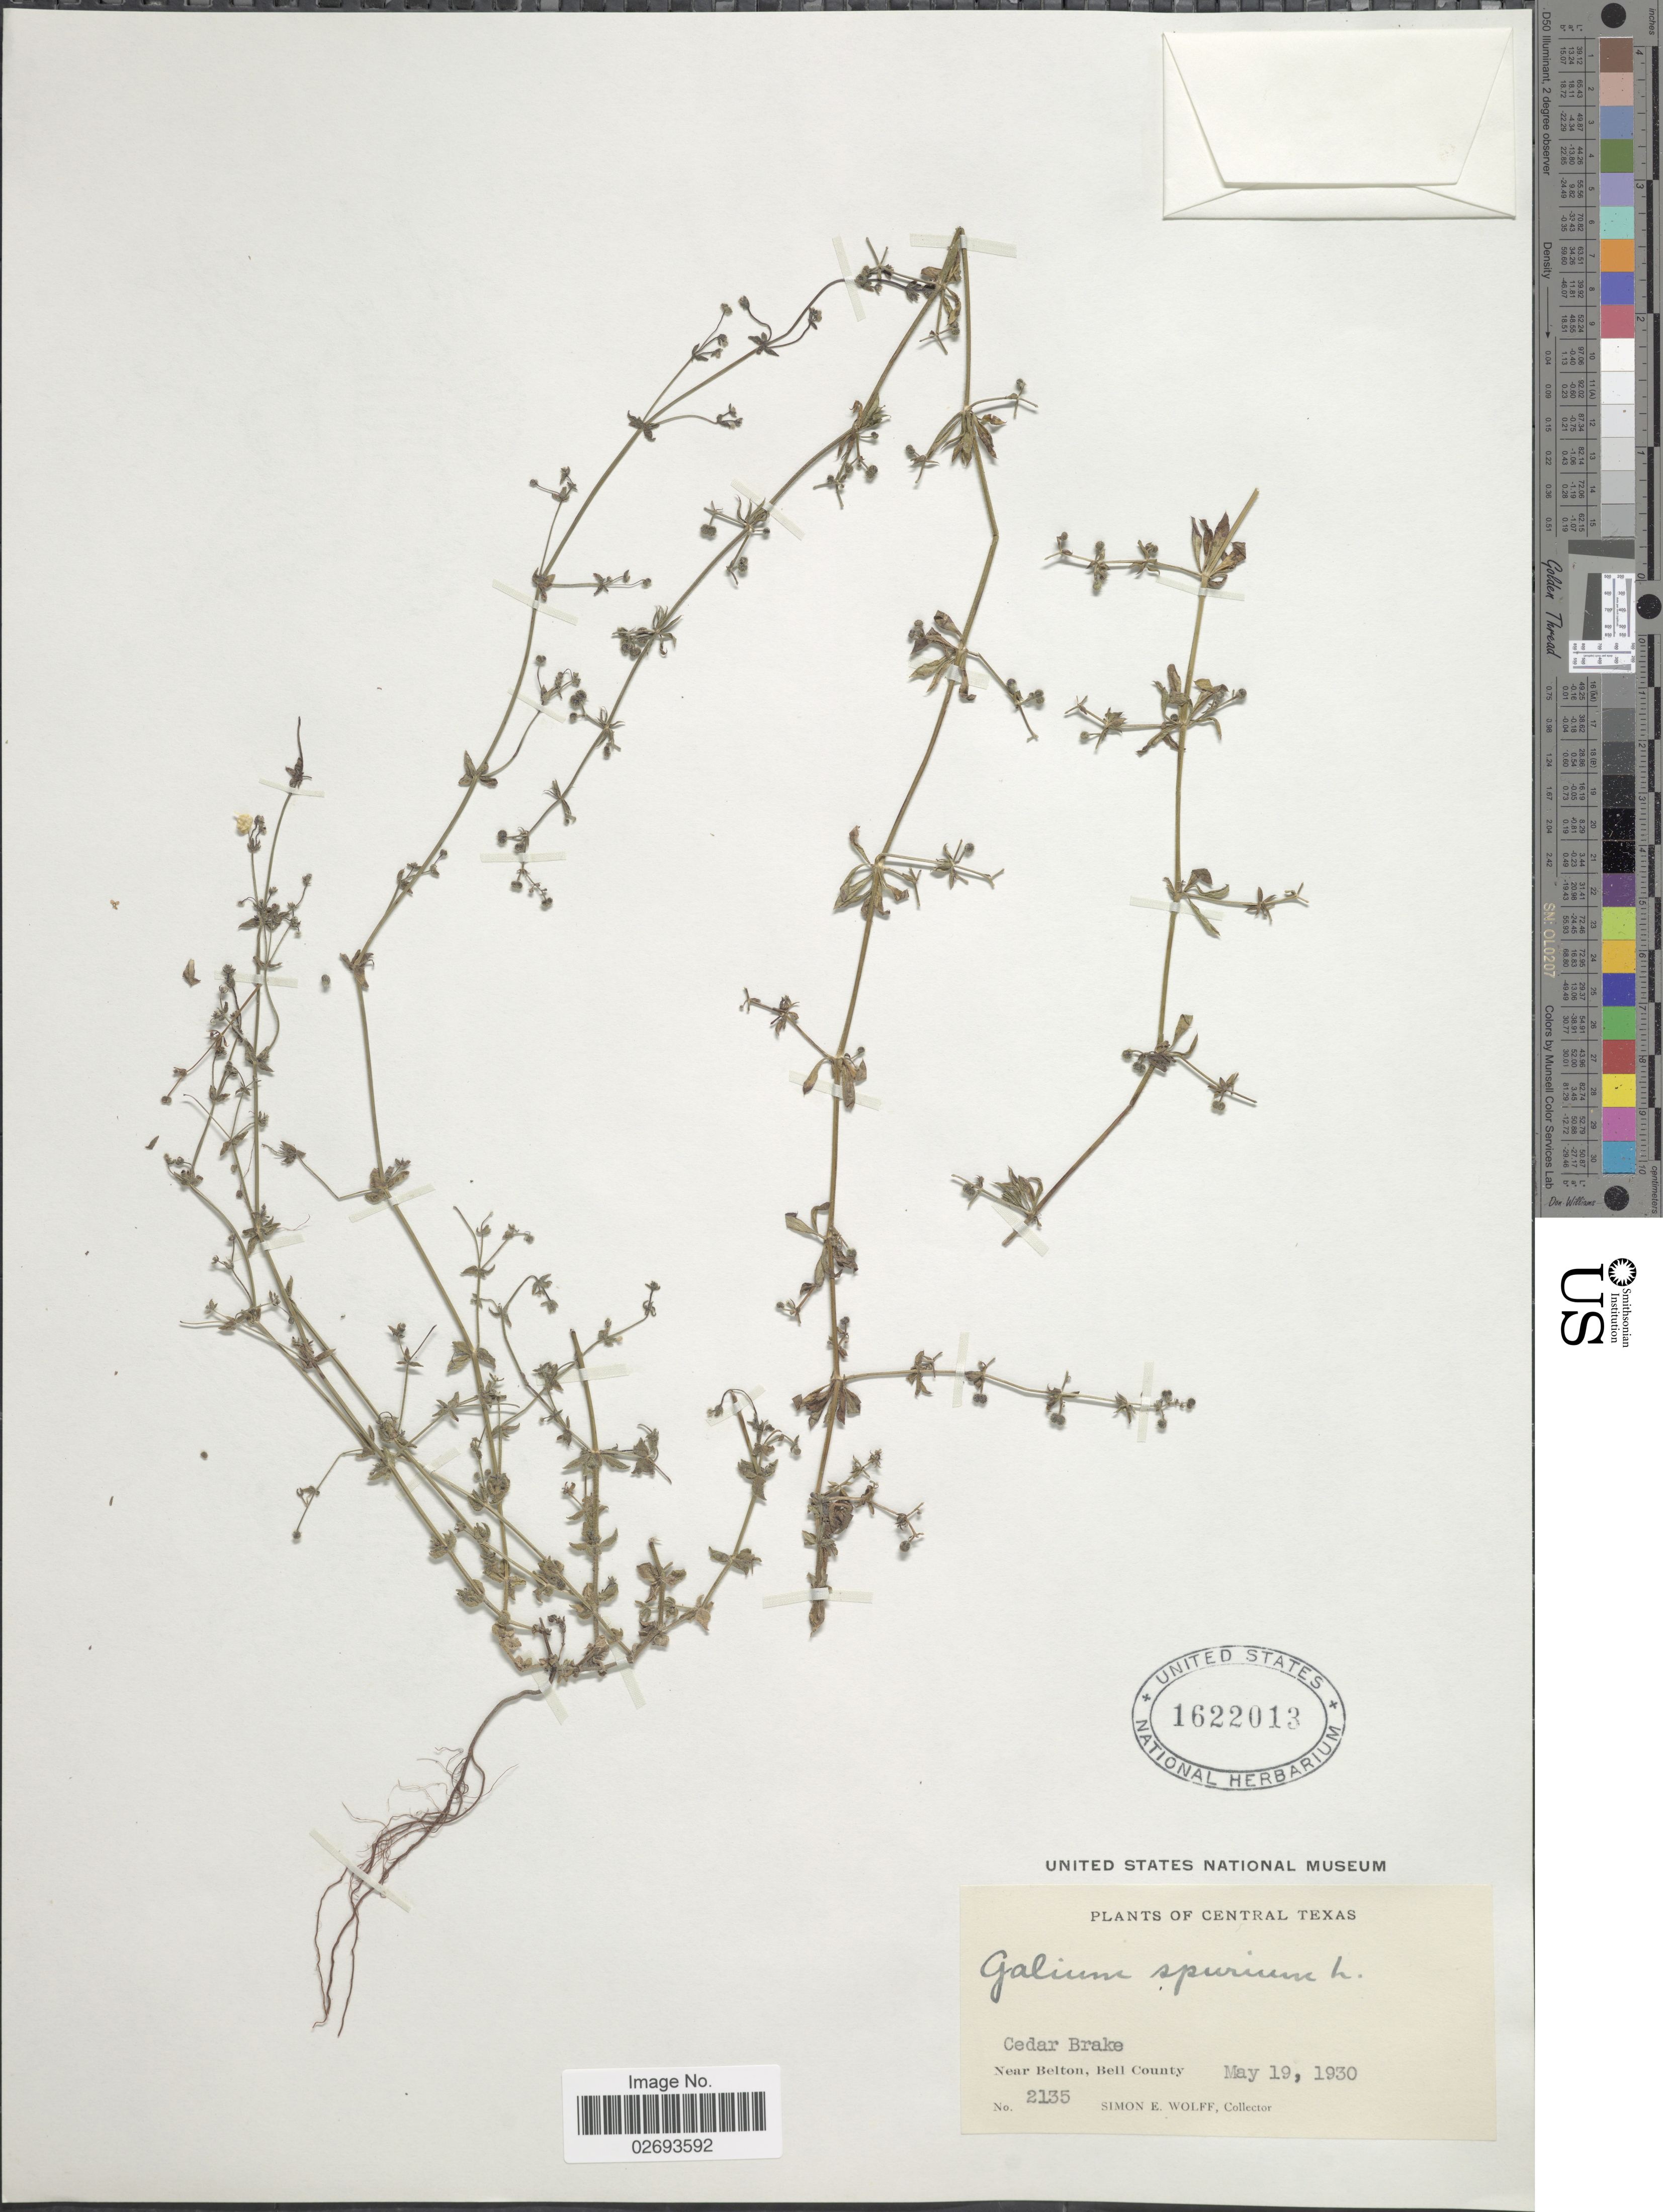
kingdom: Plantae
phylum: Tracheophyta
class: Magnoliopsida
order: Gentianales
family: Rubiaceae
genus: Galium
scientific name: Galium spurium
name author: L.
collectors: S. E. Wolff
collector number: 2135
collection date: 1930-05-19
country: United States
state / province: Texas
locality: Central Texas, Cedar Brake, Near Belton, Bell County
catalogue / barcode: US 1622013